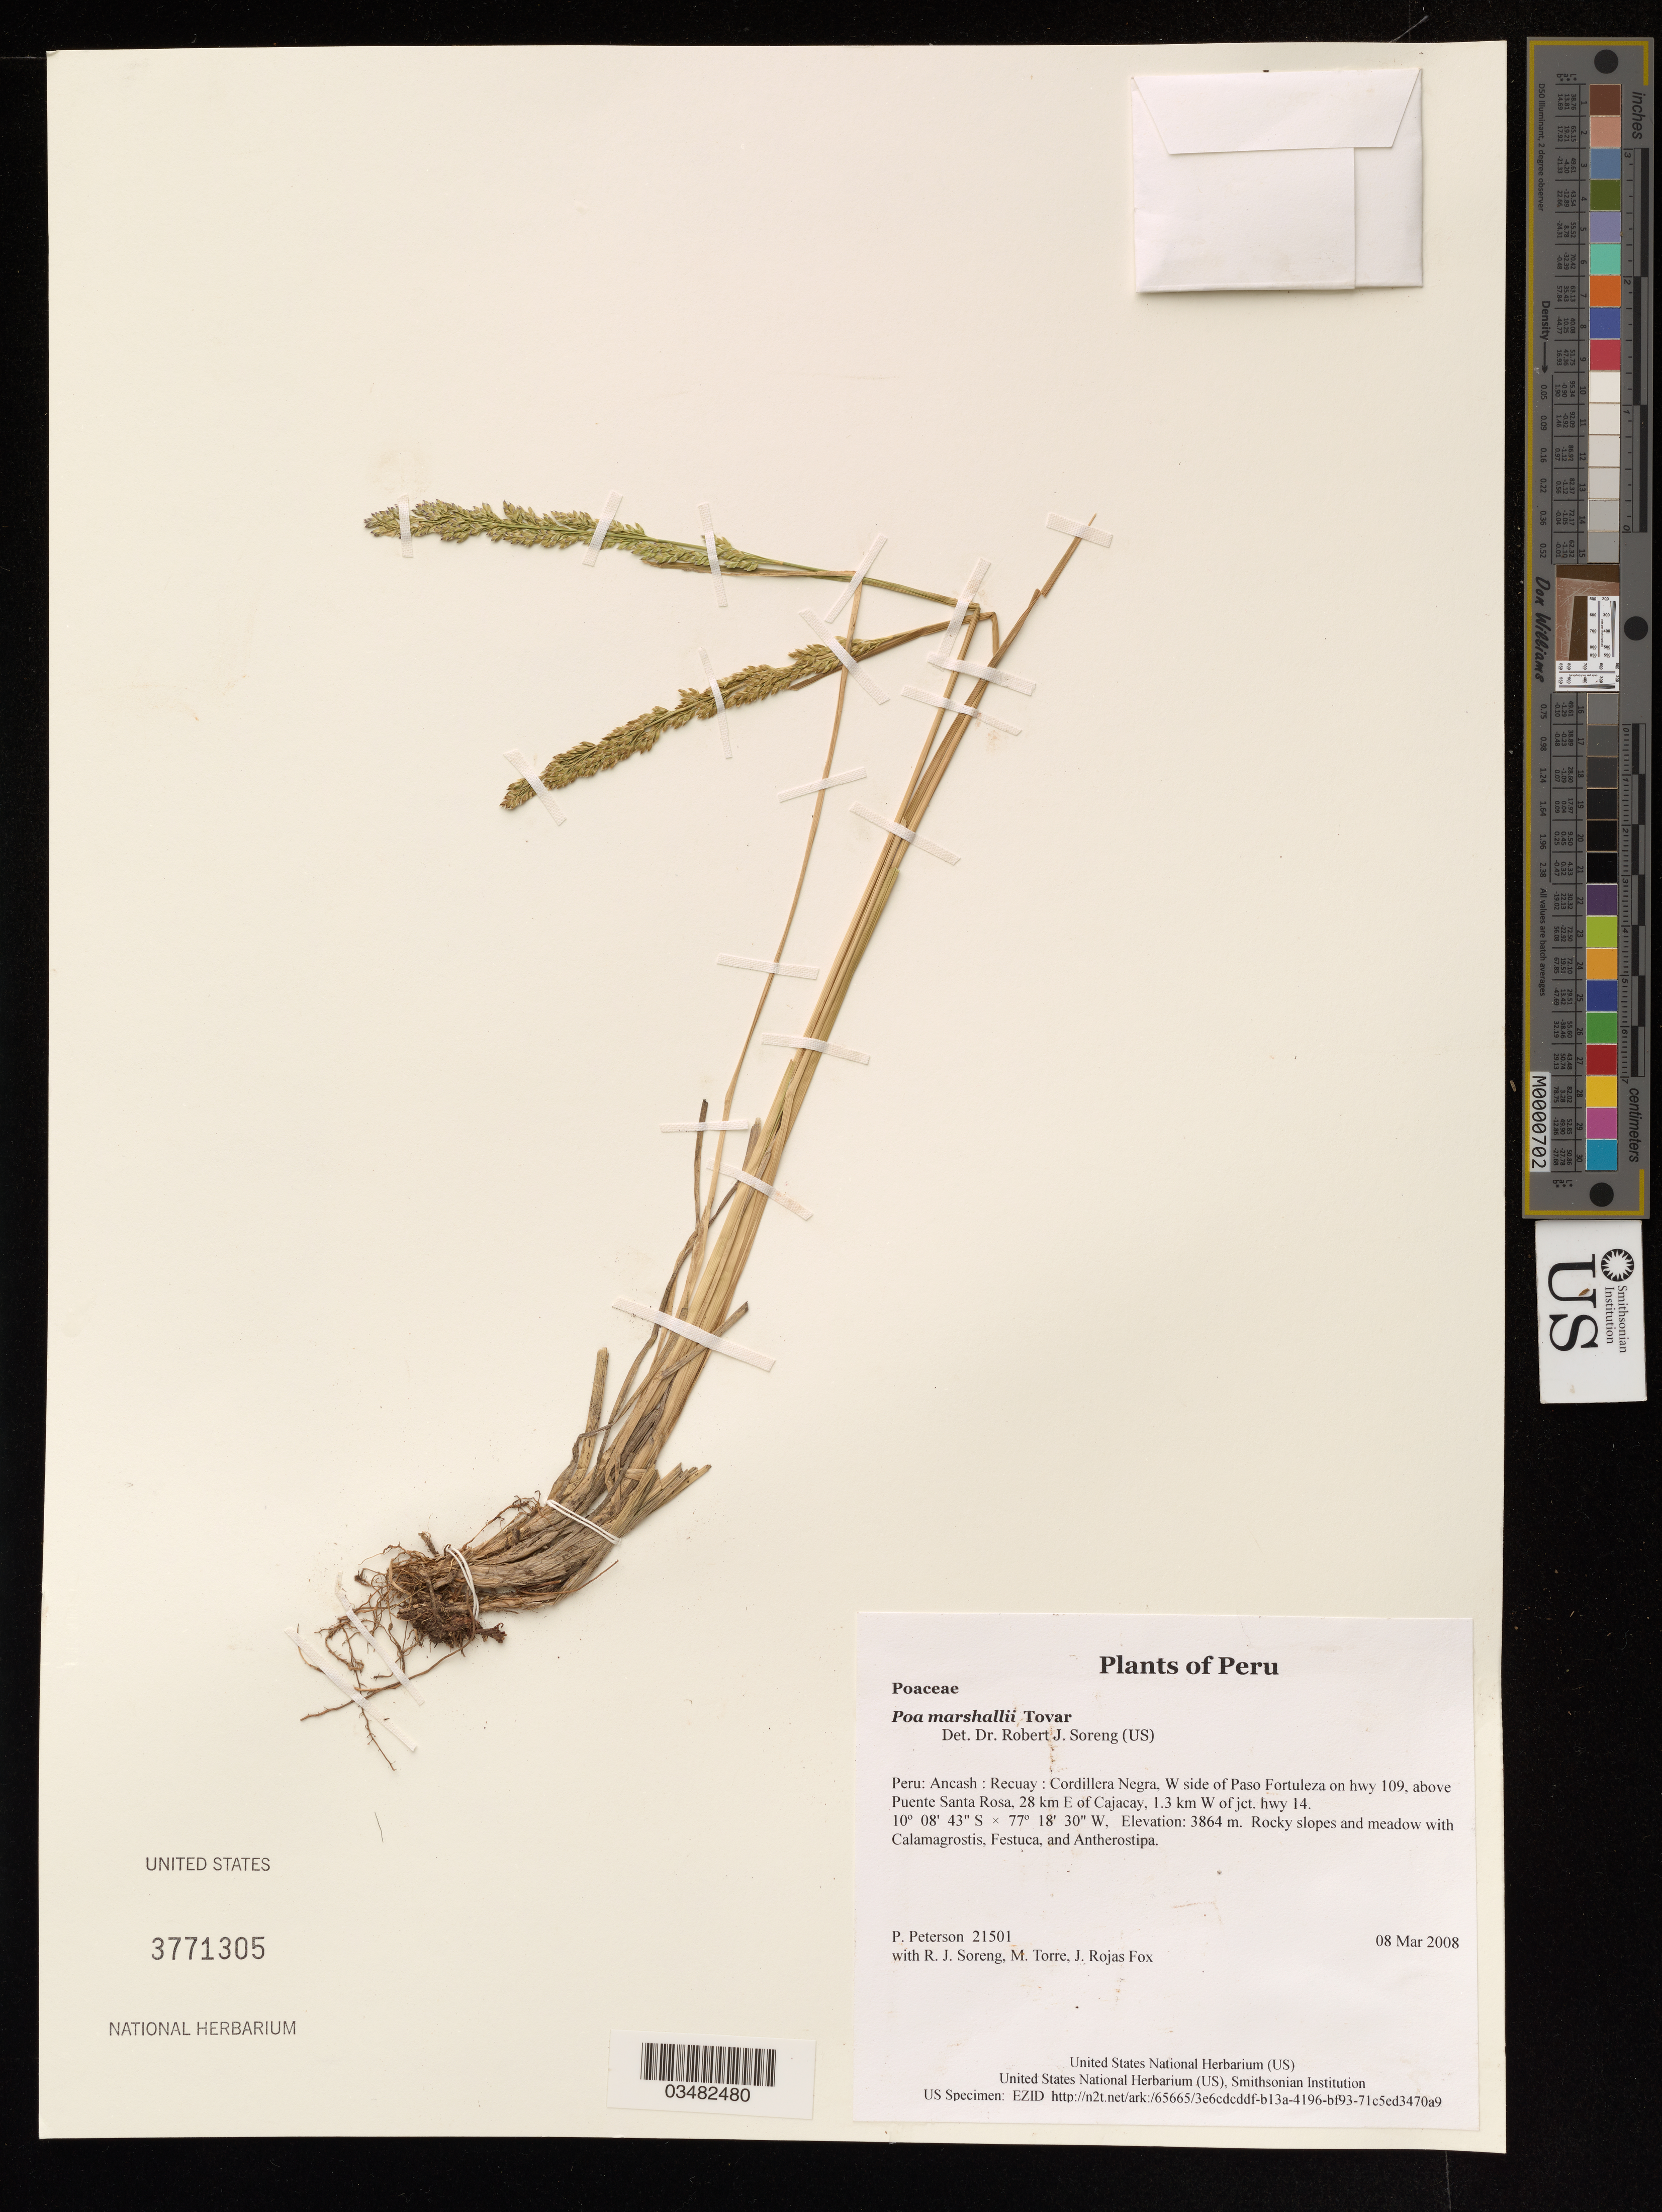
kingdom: Plantae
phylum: Tracheophyta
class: Liliopsida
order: Poales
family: Poaceae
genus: Poa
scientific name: Poa marshallii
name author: Tovar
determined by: Soreng, Robert J., Research Associate (BOT), Smithsonian Institution - National Museum of Natural History (UNITED STATES)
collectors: P. M. Peterson, R. J. Soreng, M. Torre & J. Rojas Fox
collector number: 21501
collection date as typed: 08 Mar 2008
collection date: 2008-03-08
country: Peru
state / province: Ancash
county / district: Recuay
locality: Cordillera Negra, W side of Paso Fortuleza on hwy 109, above Puente Santa Rosa, 28 km E of Cajacay, 1.3 km W of jct. hwy 14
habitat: Rocky slopes and meadow with Calamagrostis, Festuca, and Antherostipa.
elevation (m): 3864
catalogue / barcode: US 3771305